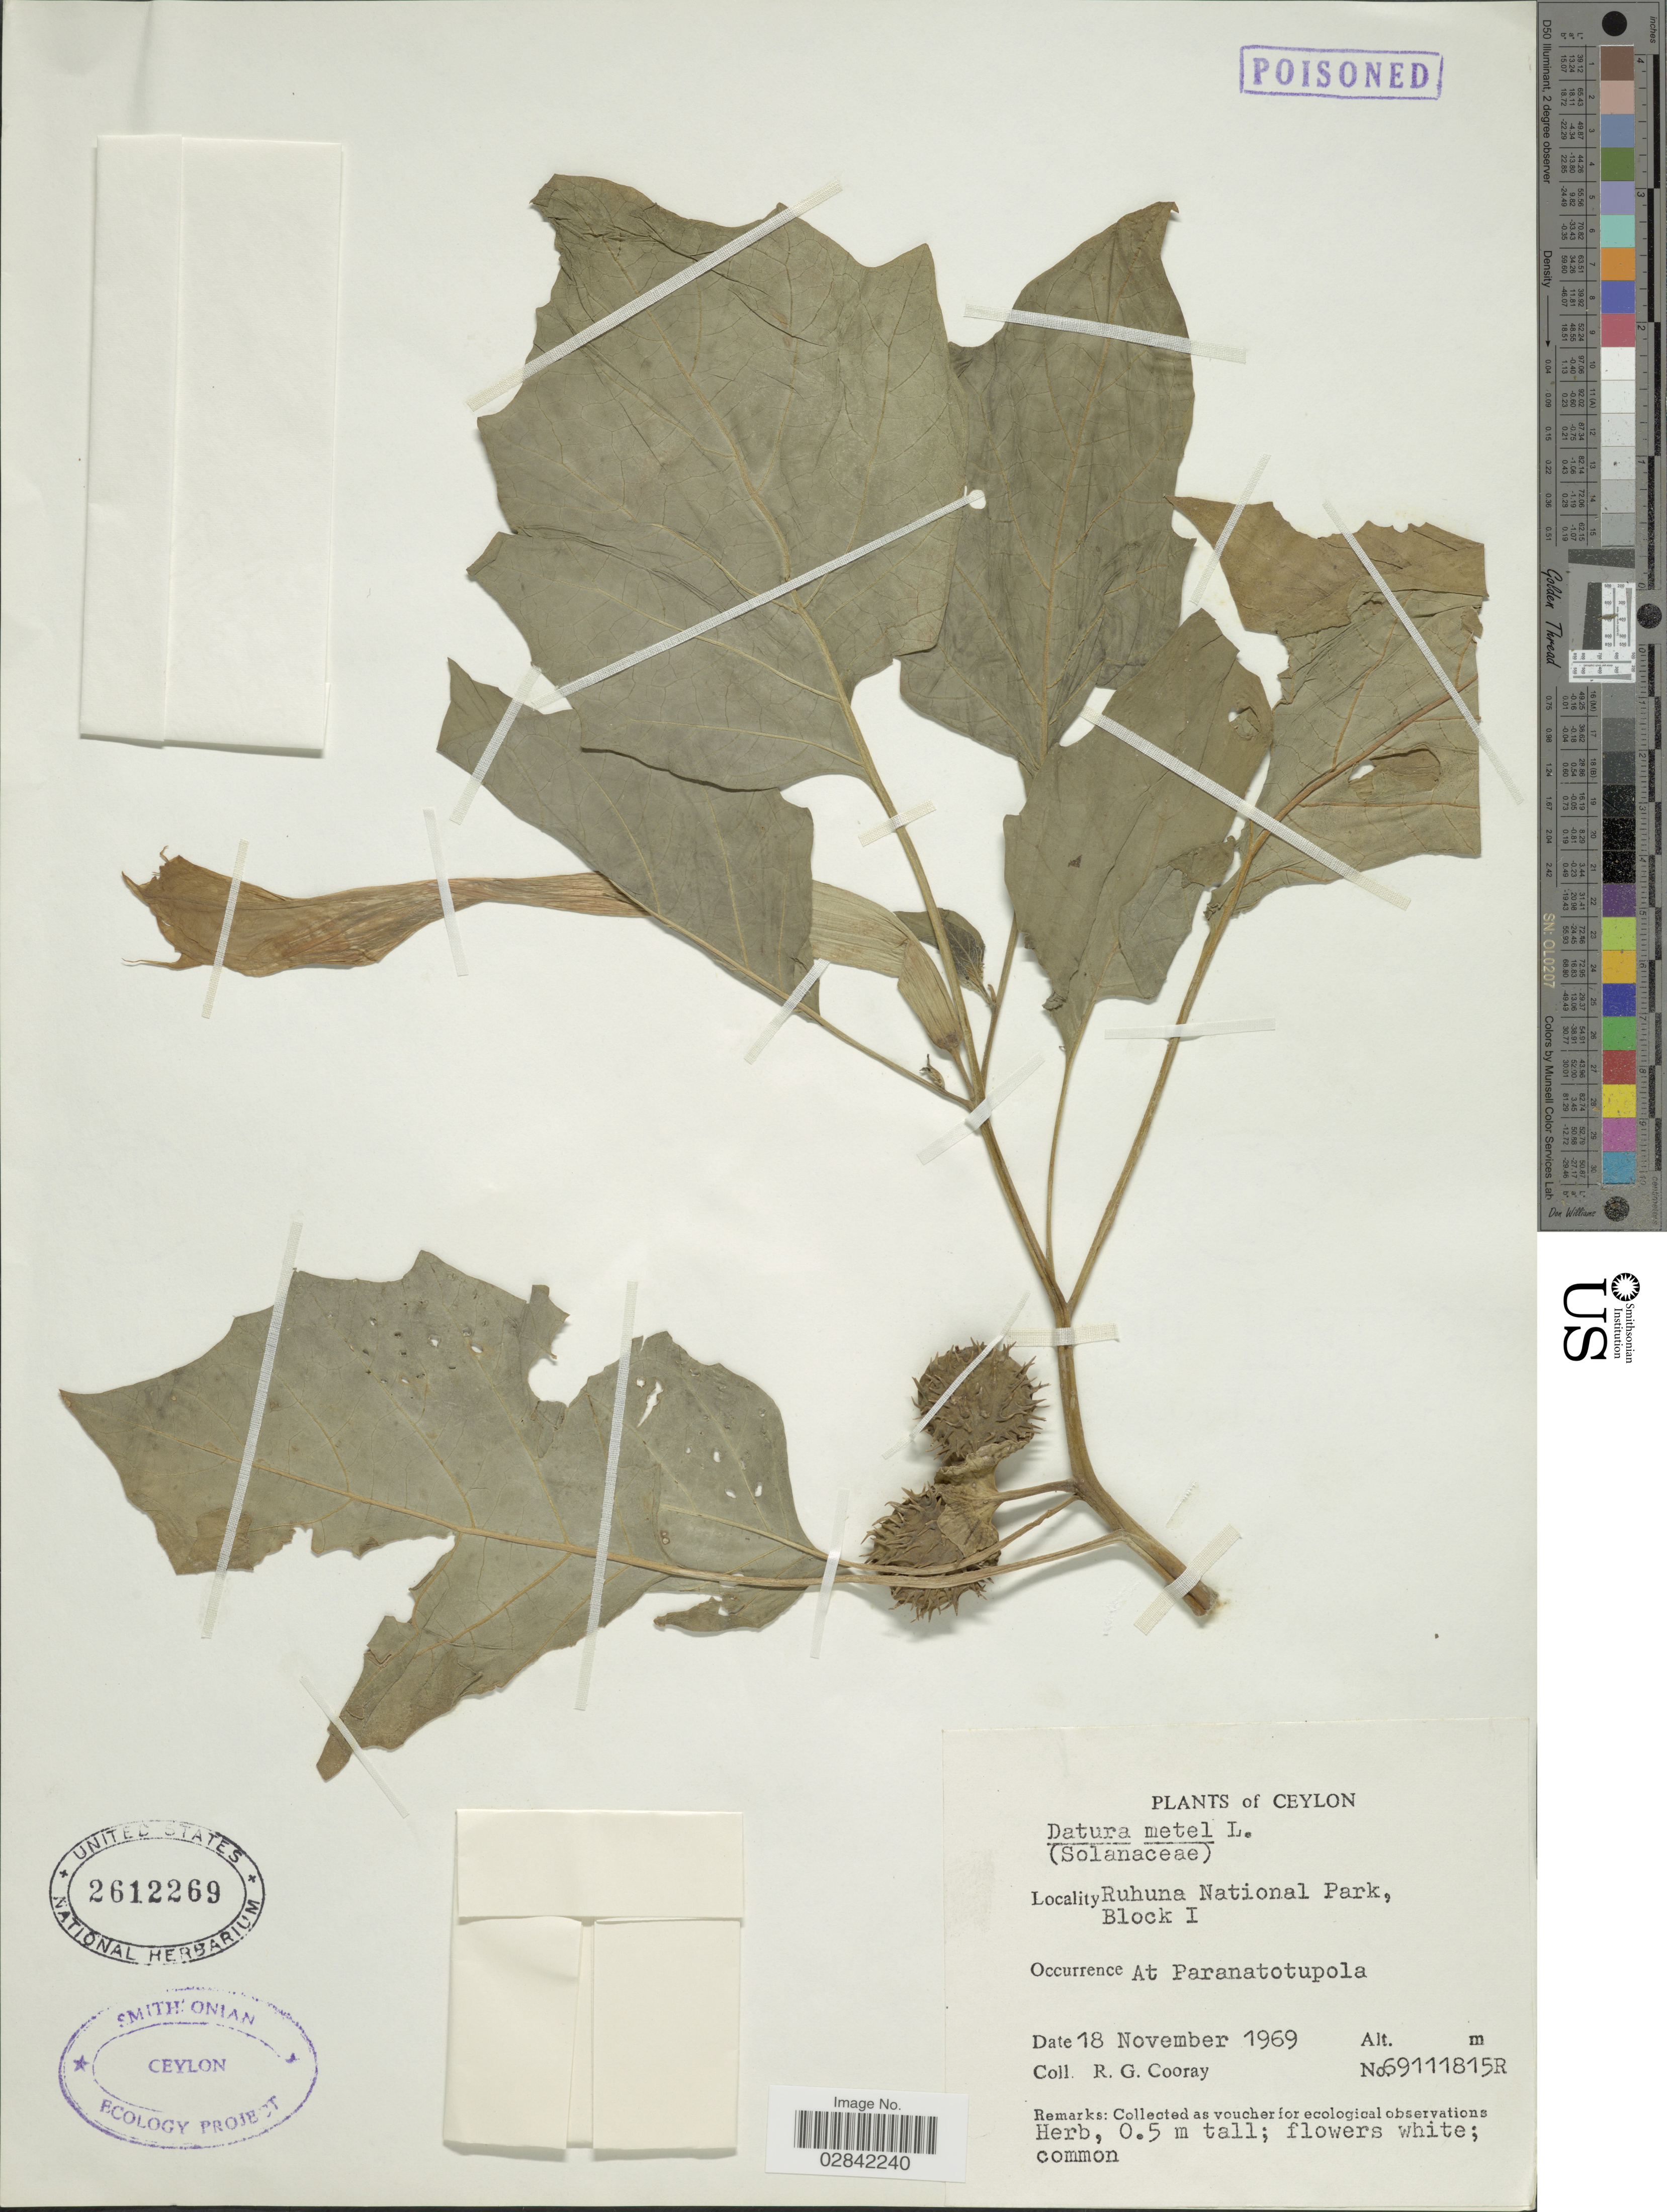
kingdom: Plantae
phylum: Tracheophyta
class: Magnoliopsida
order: Solanales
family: Solanaceae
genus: Datura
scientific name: Datura metel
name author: L.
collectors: R. Cooray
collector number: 69111815R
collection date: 1969-11-18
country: Sri Lanka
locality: Ceylon, Ruhuna National Park, Block I, At Paranatotupola.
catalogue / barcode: US 2612269